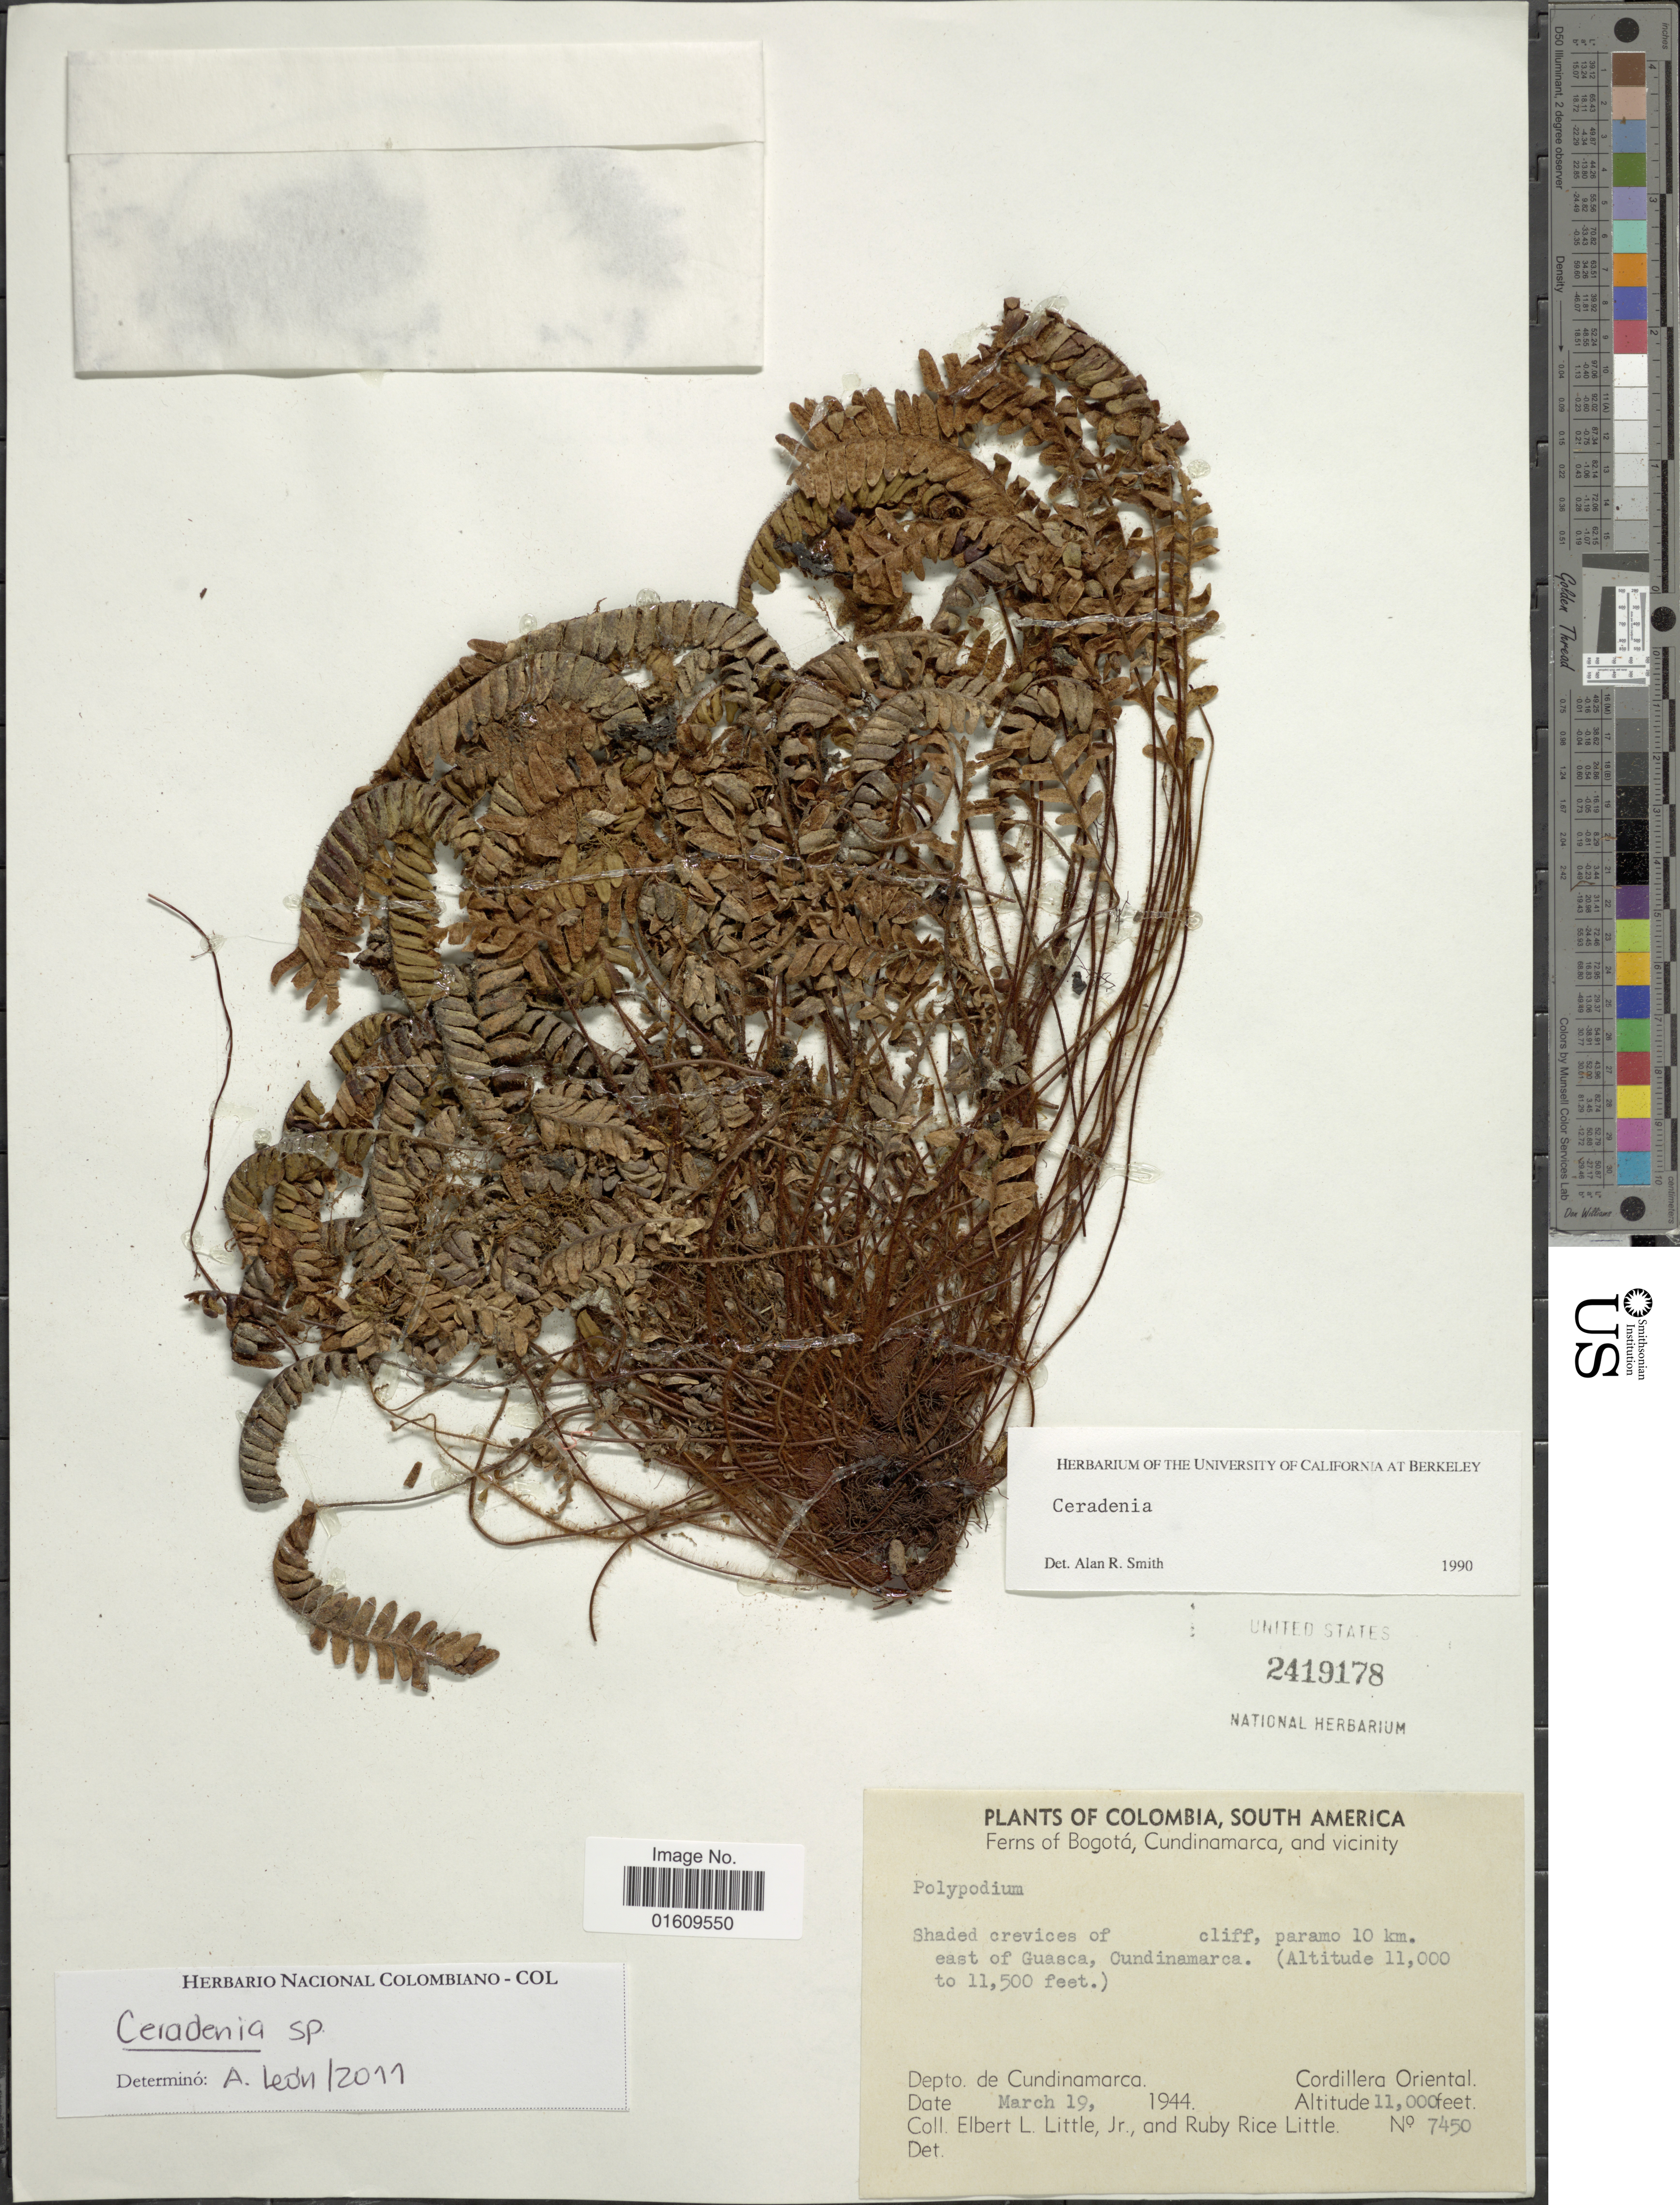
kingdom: Plantae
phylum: Tracheophyta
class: Polypodiopsida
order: Polypodiales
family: Polypodiaceae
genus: Ceradenia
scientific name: Ceradenia sp.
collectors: E. L. Little & R. R. Little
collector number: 7450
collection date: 1944-03-19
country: Colombia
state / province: Cundinamarca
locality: Bogota, Cundinamarca, and vicinity, Shaded Crevices of Cliff, Paramo 10 km east of Guasca, Cundinamarca, Depto. de Cundinamarca, Cordillera Oriental.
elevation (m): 3353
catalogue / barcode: US 2419178